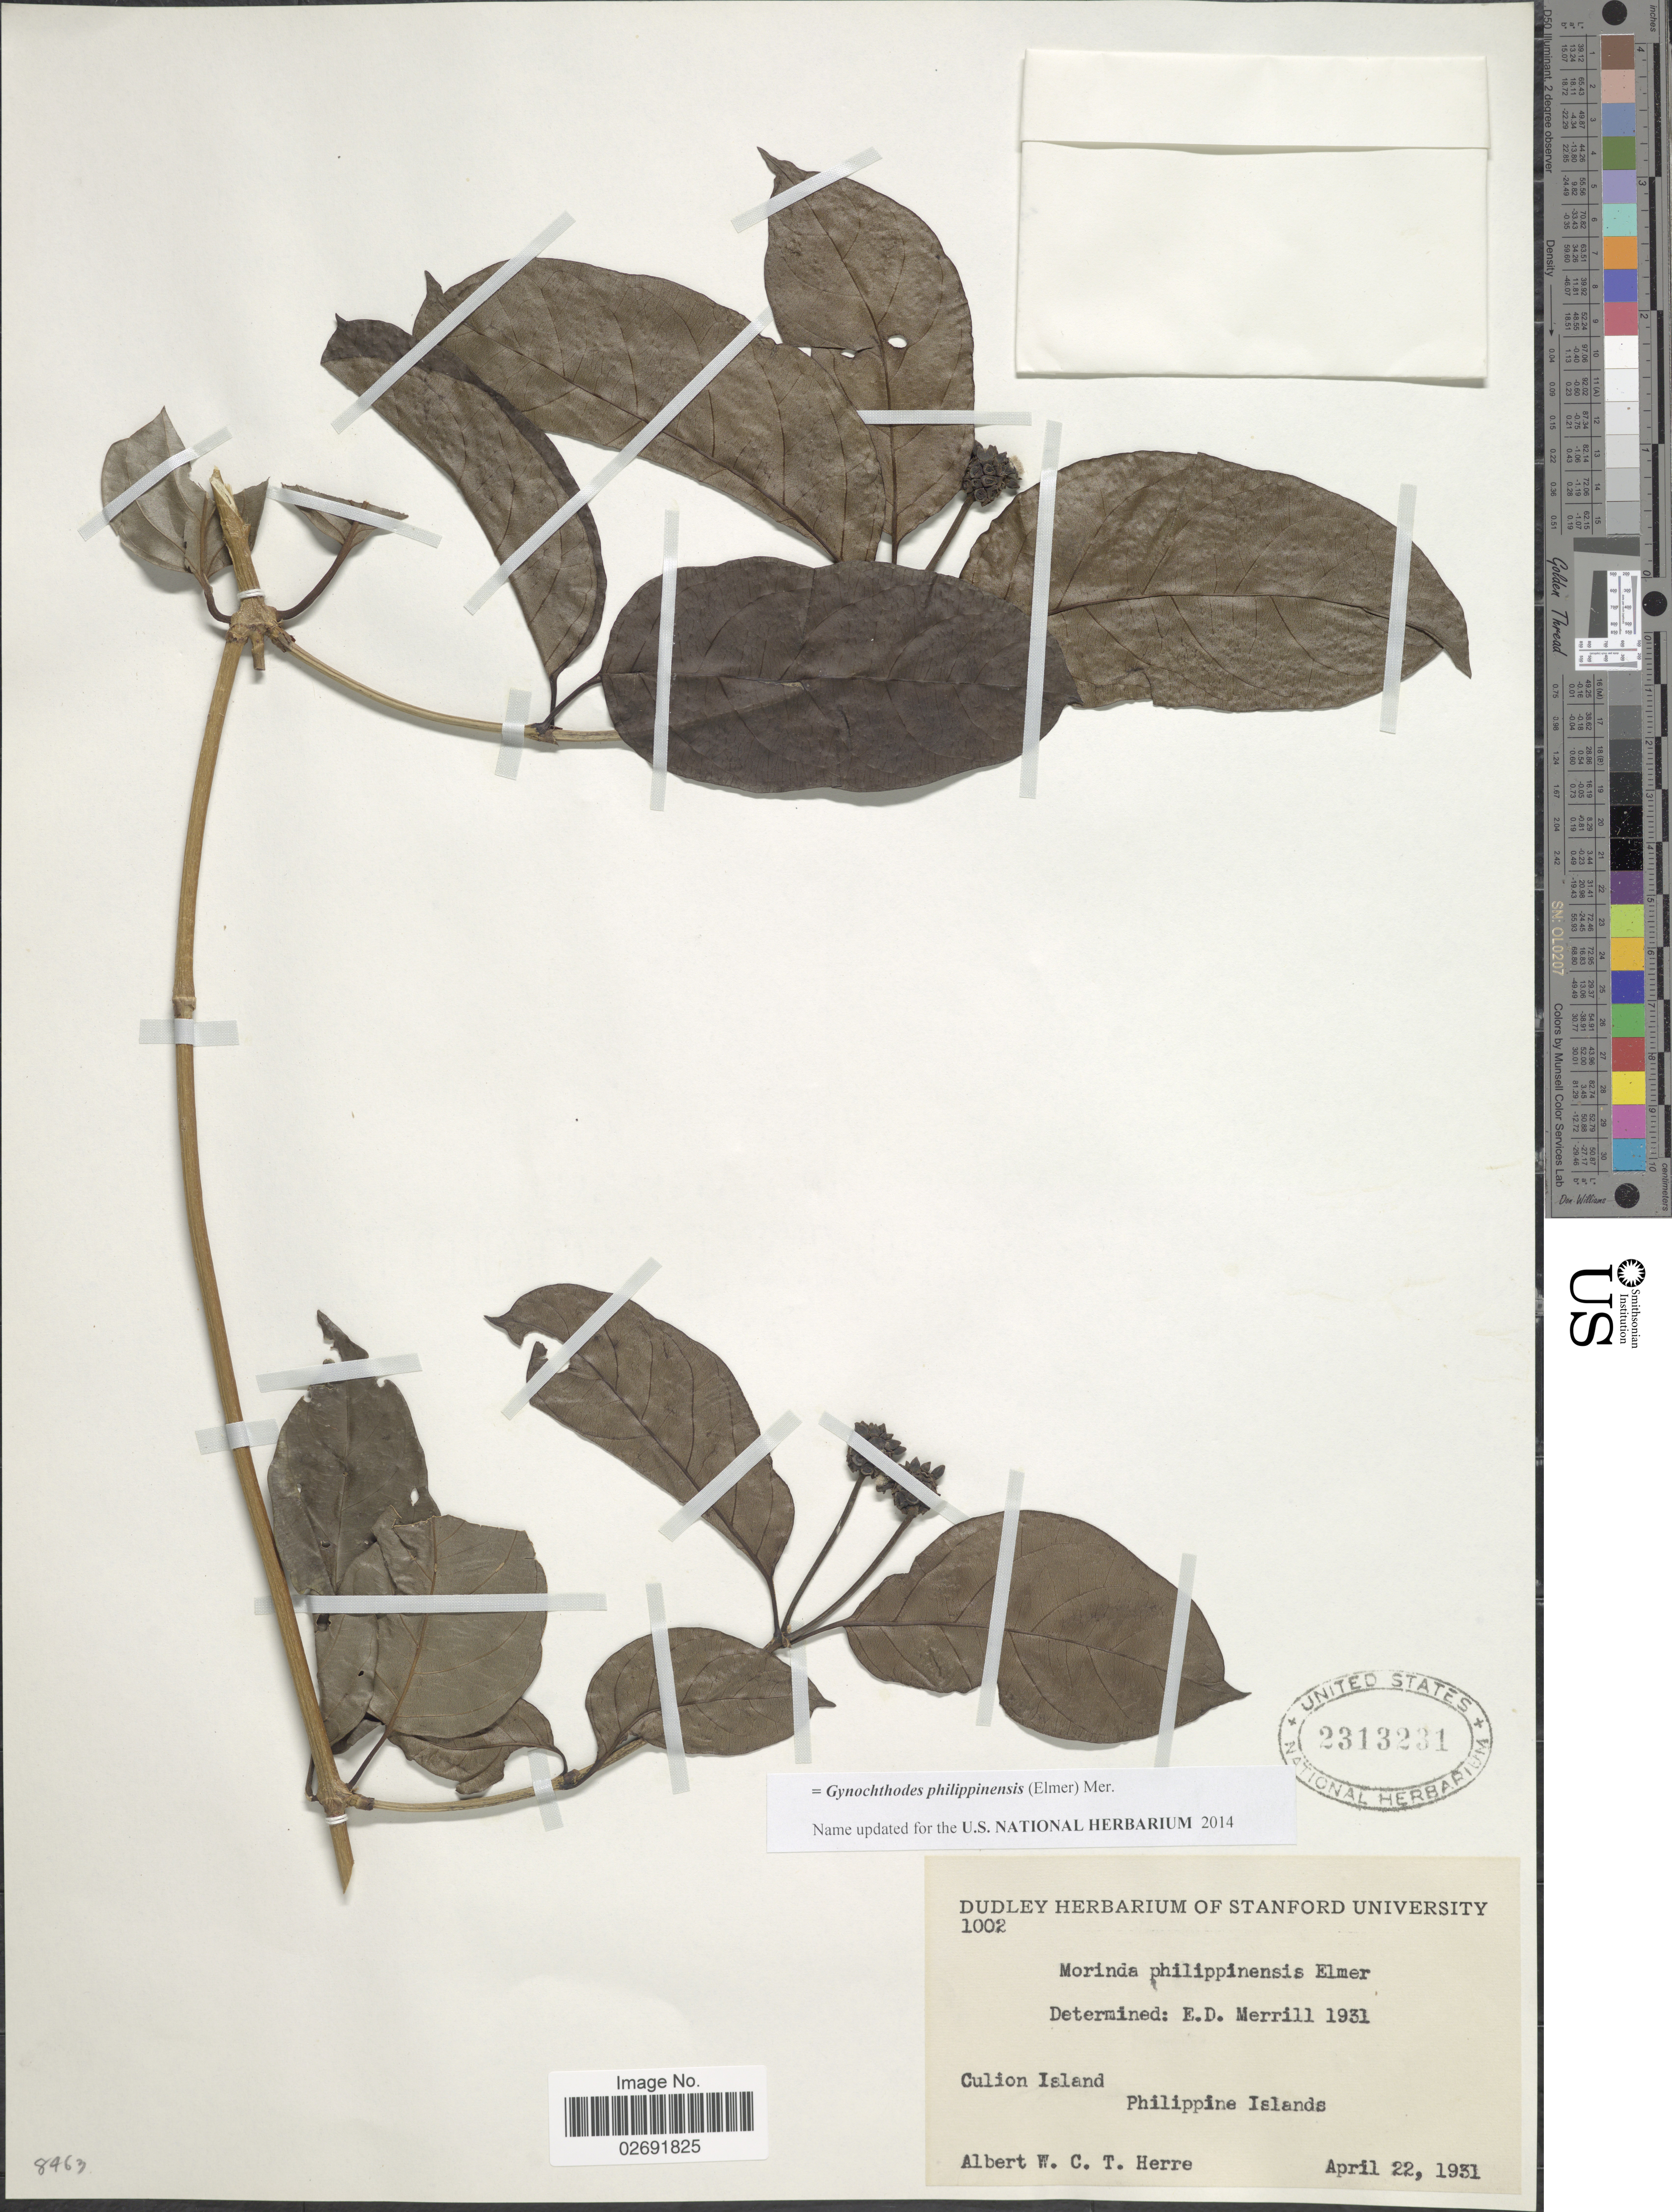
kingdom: Plantae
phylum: Tracheophyta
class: Magnoliopsida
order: Gentianales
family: Rubiaceae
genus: Gynochthodes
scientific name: Gynochthodes philippinensis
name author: (Elmer) Merr.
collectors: A. W. Herre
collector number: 1002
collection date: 1931-04-22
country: Philippines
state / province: Mimaropa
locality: Culion Island, Philippine Islands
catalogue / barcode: US 2313231